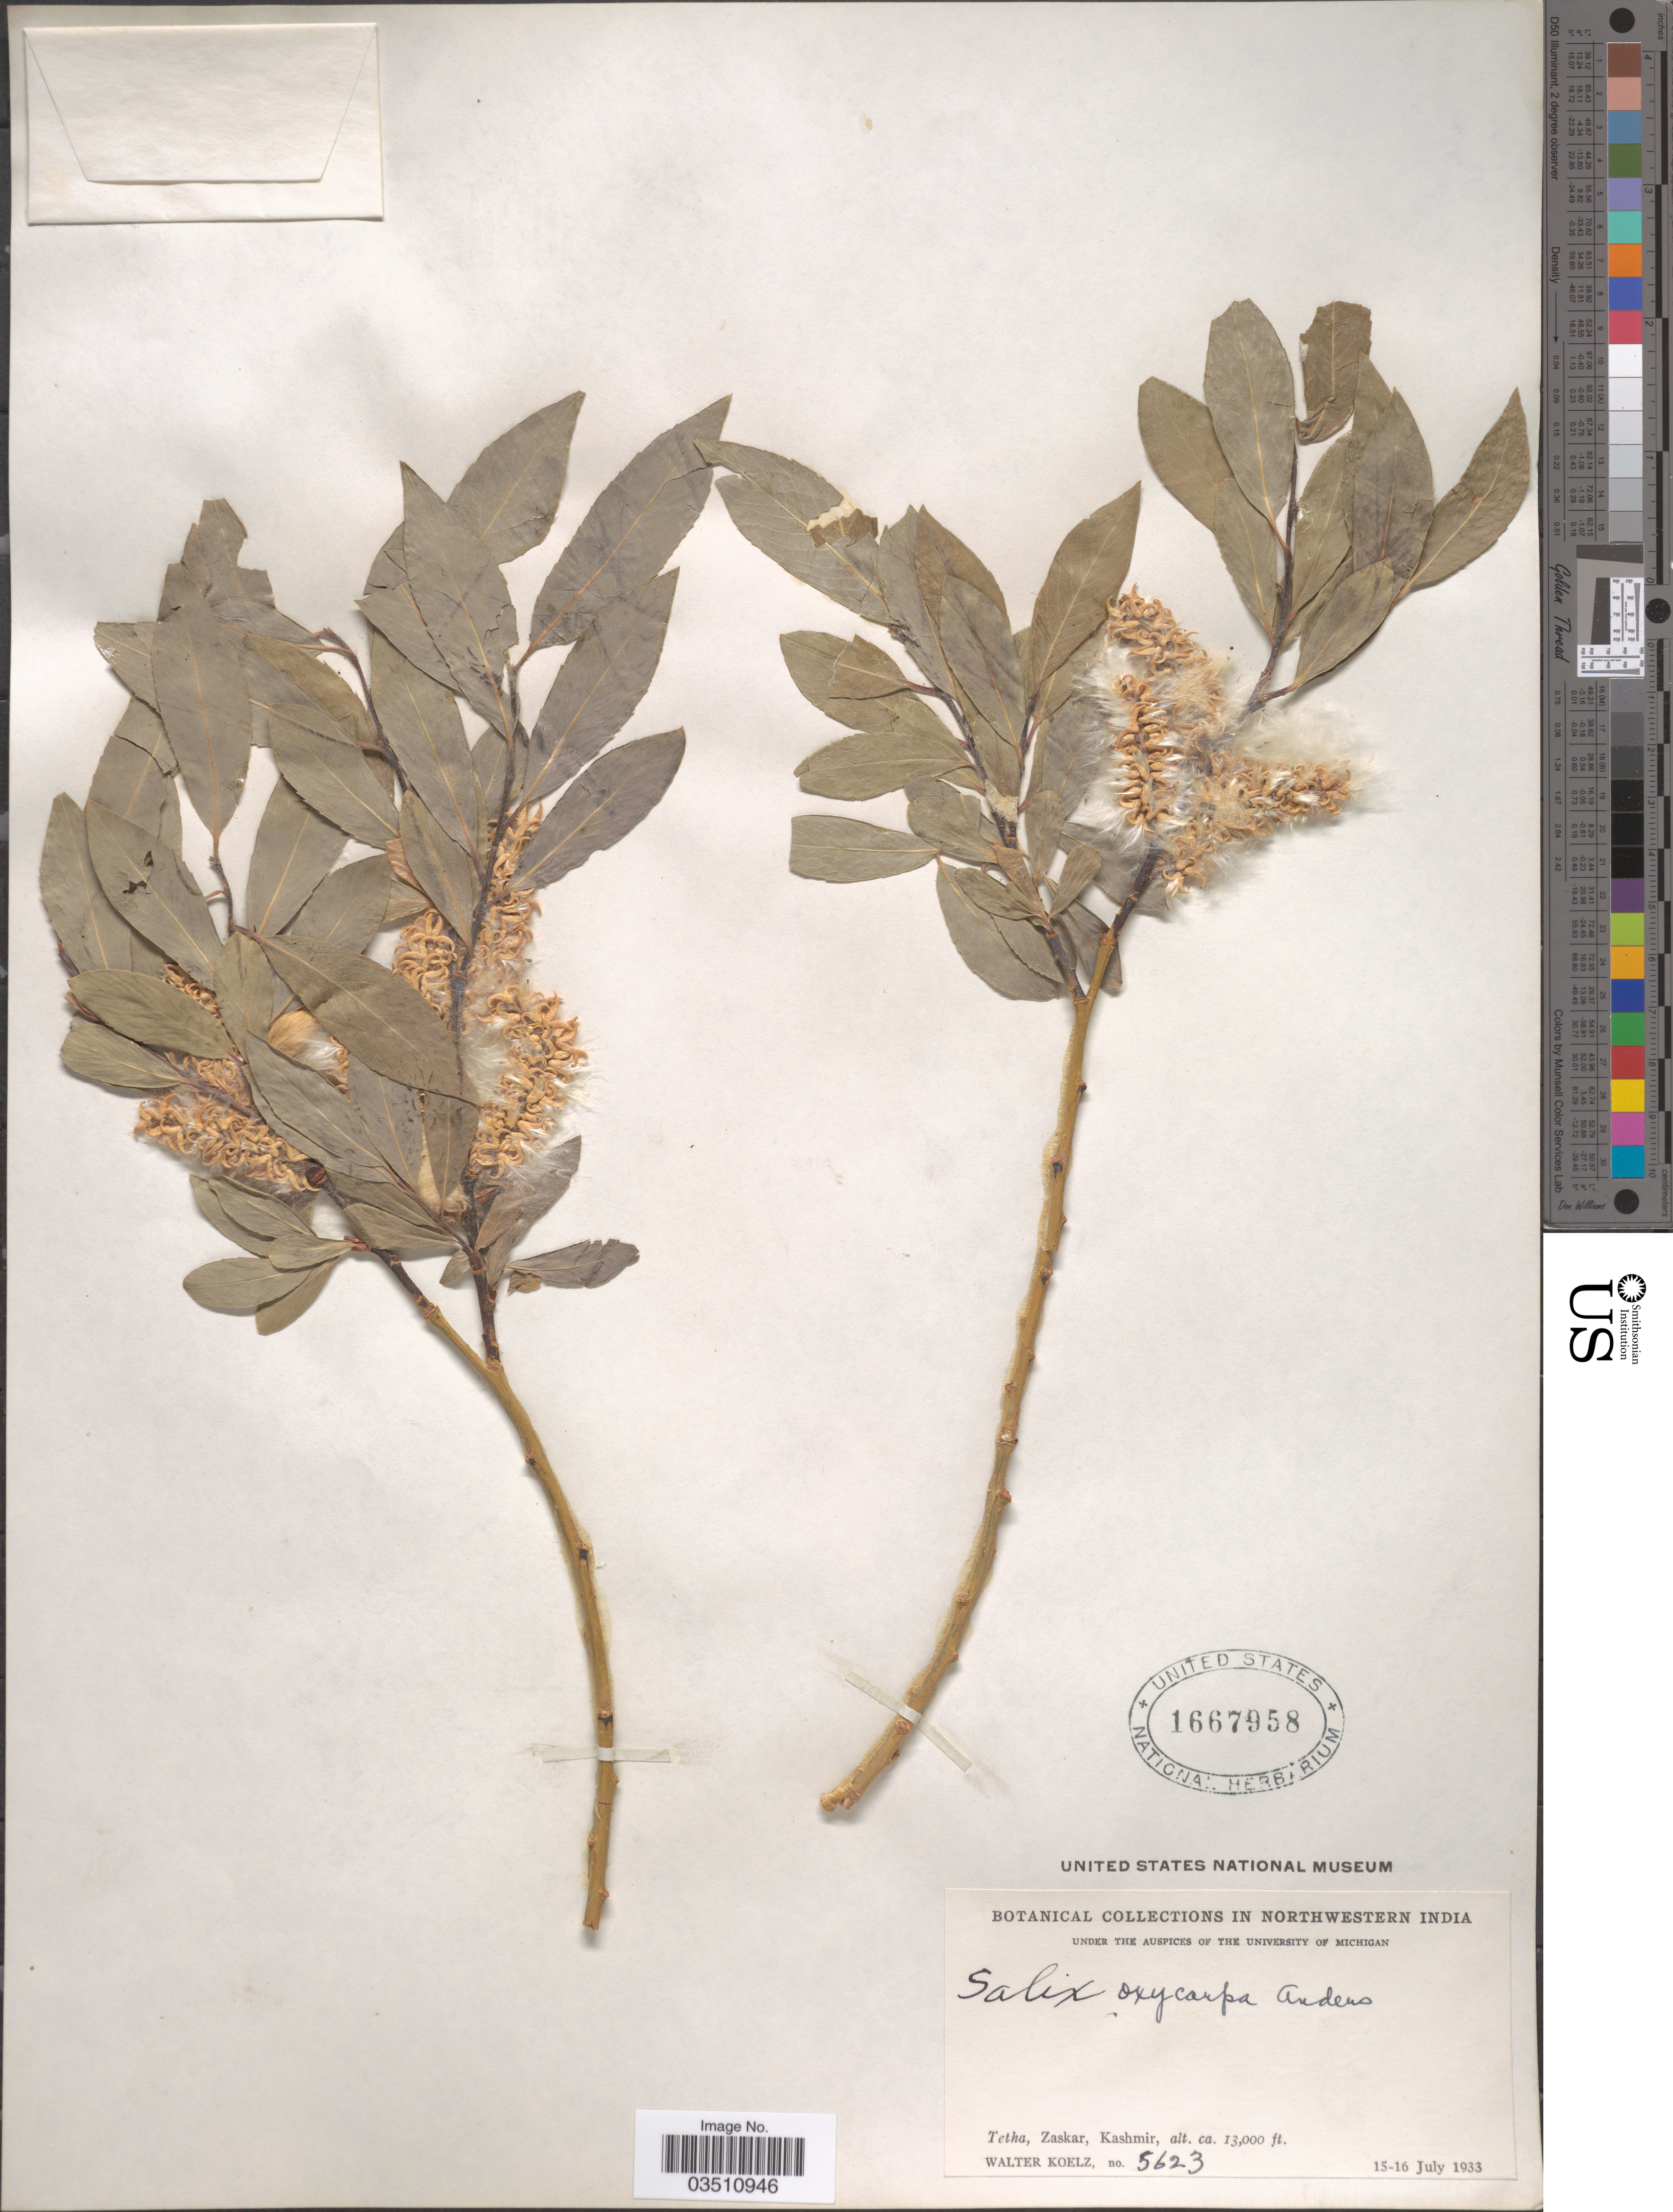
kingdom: Plantae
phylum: Tracheophyta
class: Magnoliopsida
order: Malpighiales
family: Salicaceae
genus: Salix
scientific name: Salix oxycarpa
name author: Andersson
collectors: W. N. Koelz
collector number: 5623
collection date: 1933-07-15/1933-07-16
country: India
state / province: Jammu and Kashmir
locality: Northwestern India. Tetha, Zaskar, Kashmir.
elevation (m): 3962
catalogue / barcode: US 1667958